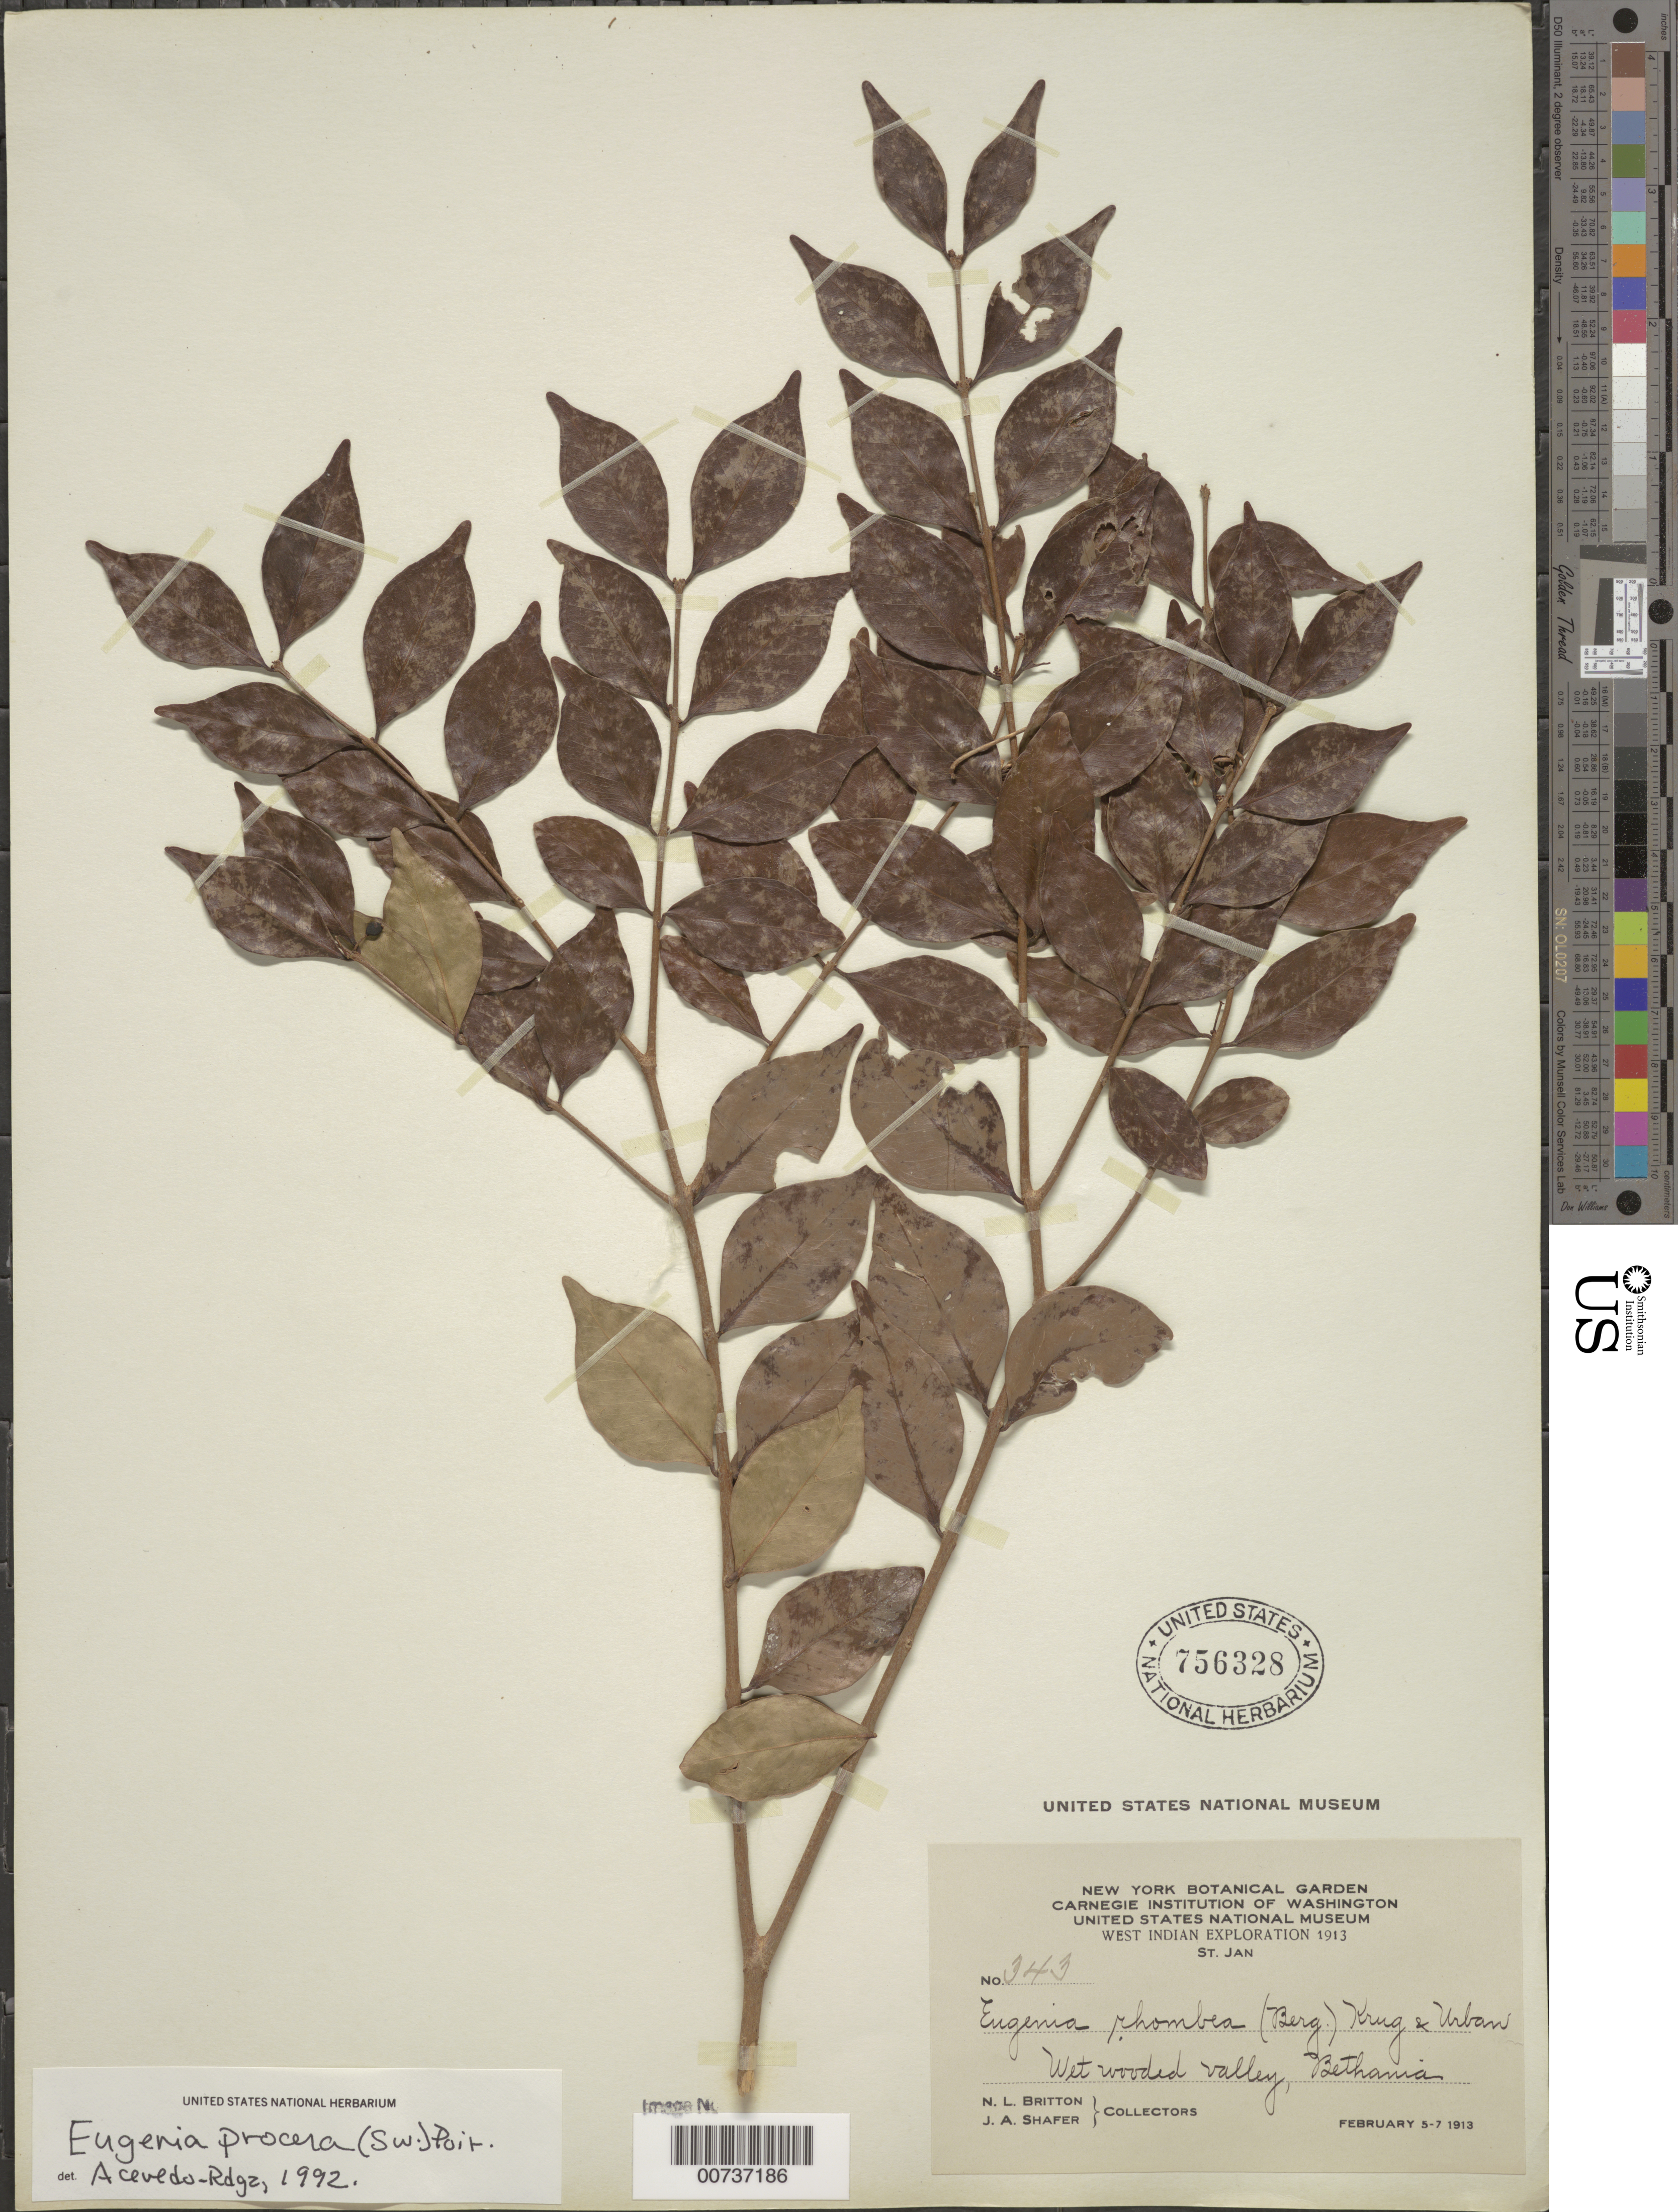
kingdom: Plantae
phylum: Tracheophyta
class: Magnoliopsida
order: Myrtales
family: Myrtaceae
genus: Eugenia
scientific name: Eugenia procera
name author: (Sw.) Poir.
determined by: Acevedo-Rodríguez, P., (BOT), Smithsonian Institution - National Museum of Natural History (UNITED STATES)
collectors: N. Britton & J. A. Shafer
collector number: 343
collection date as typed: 05 Feb 1913 to 07 Feb 1913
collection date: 1913-02-05/1913-02-07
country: U.S. Virgin Islands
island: St. John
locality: Bethania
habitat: Wet wooded valley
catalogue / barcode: US 756328